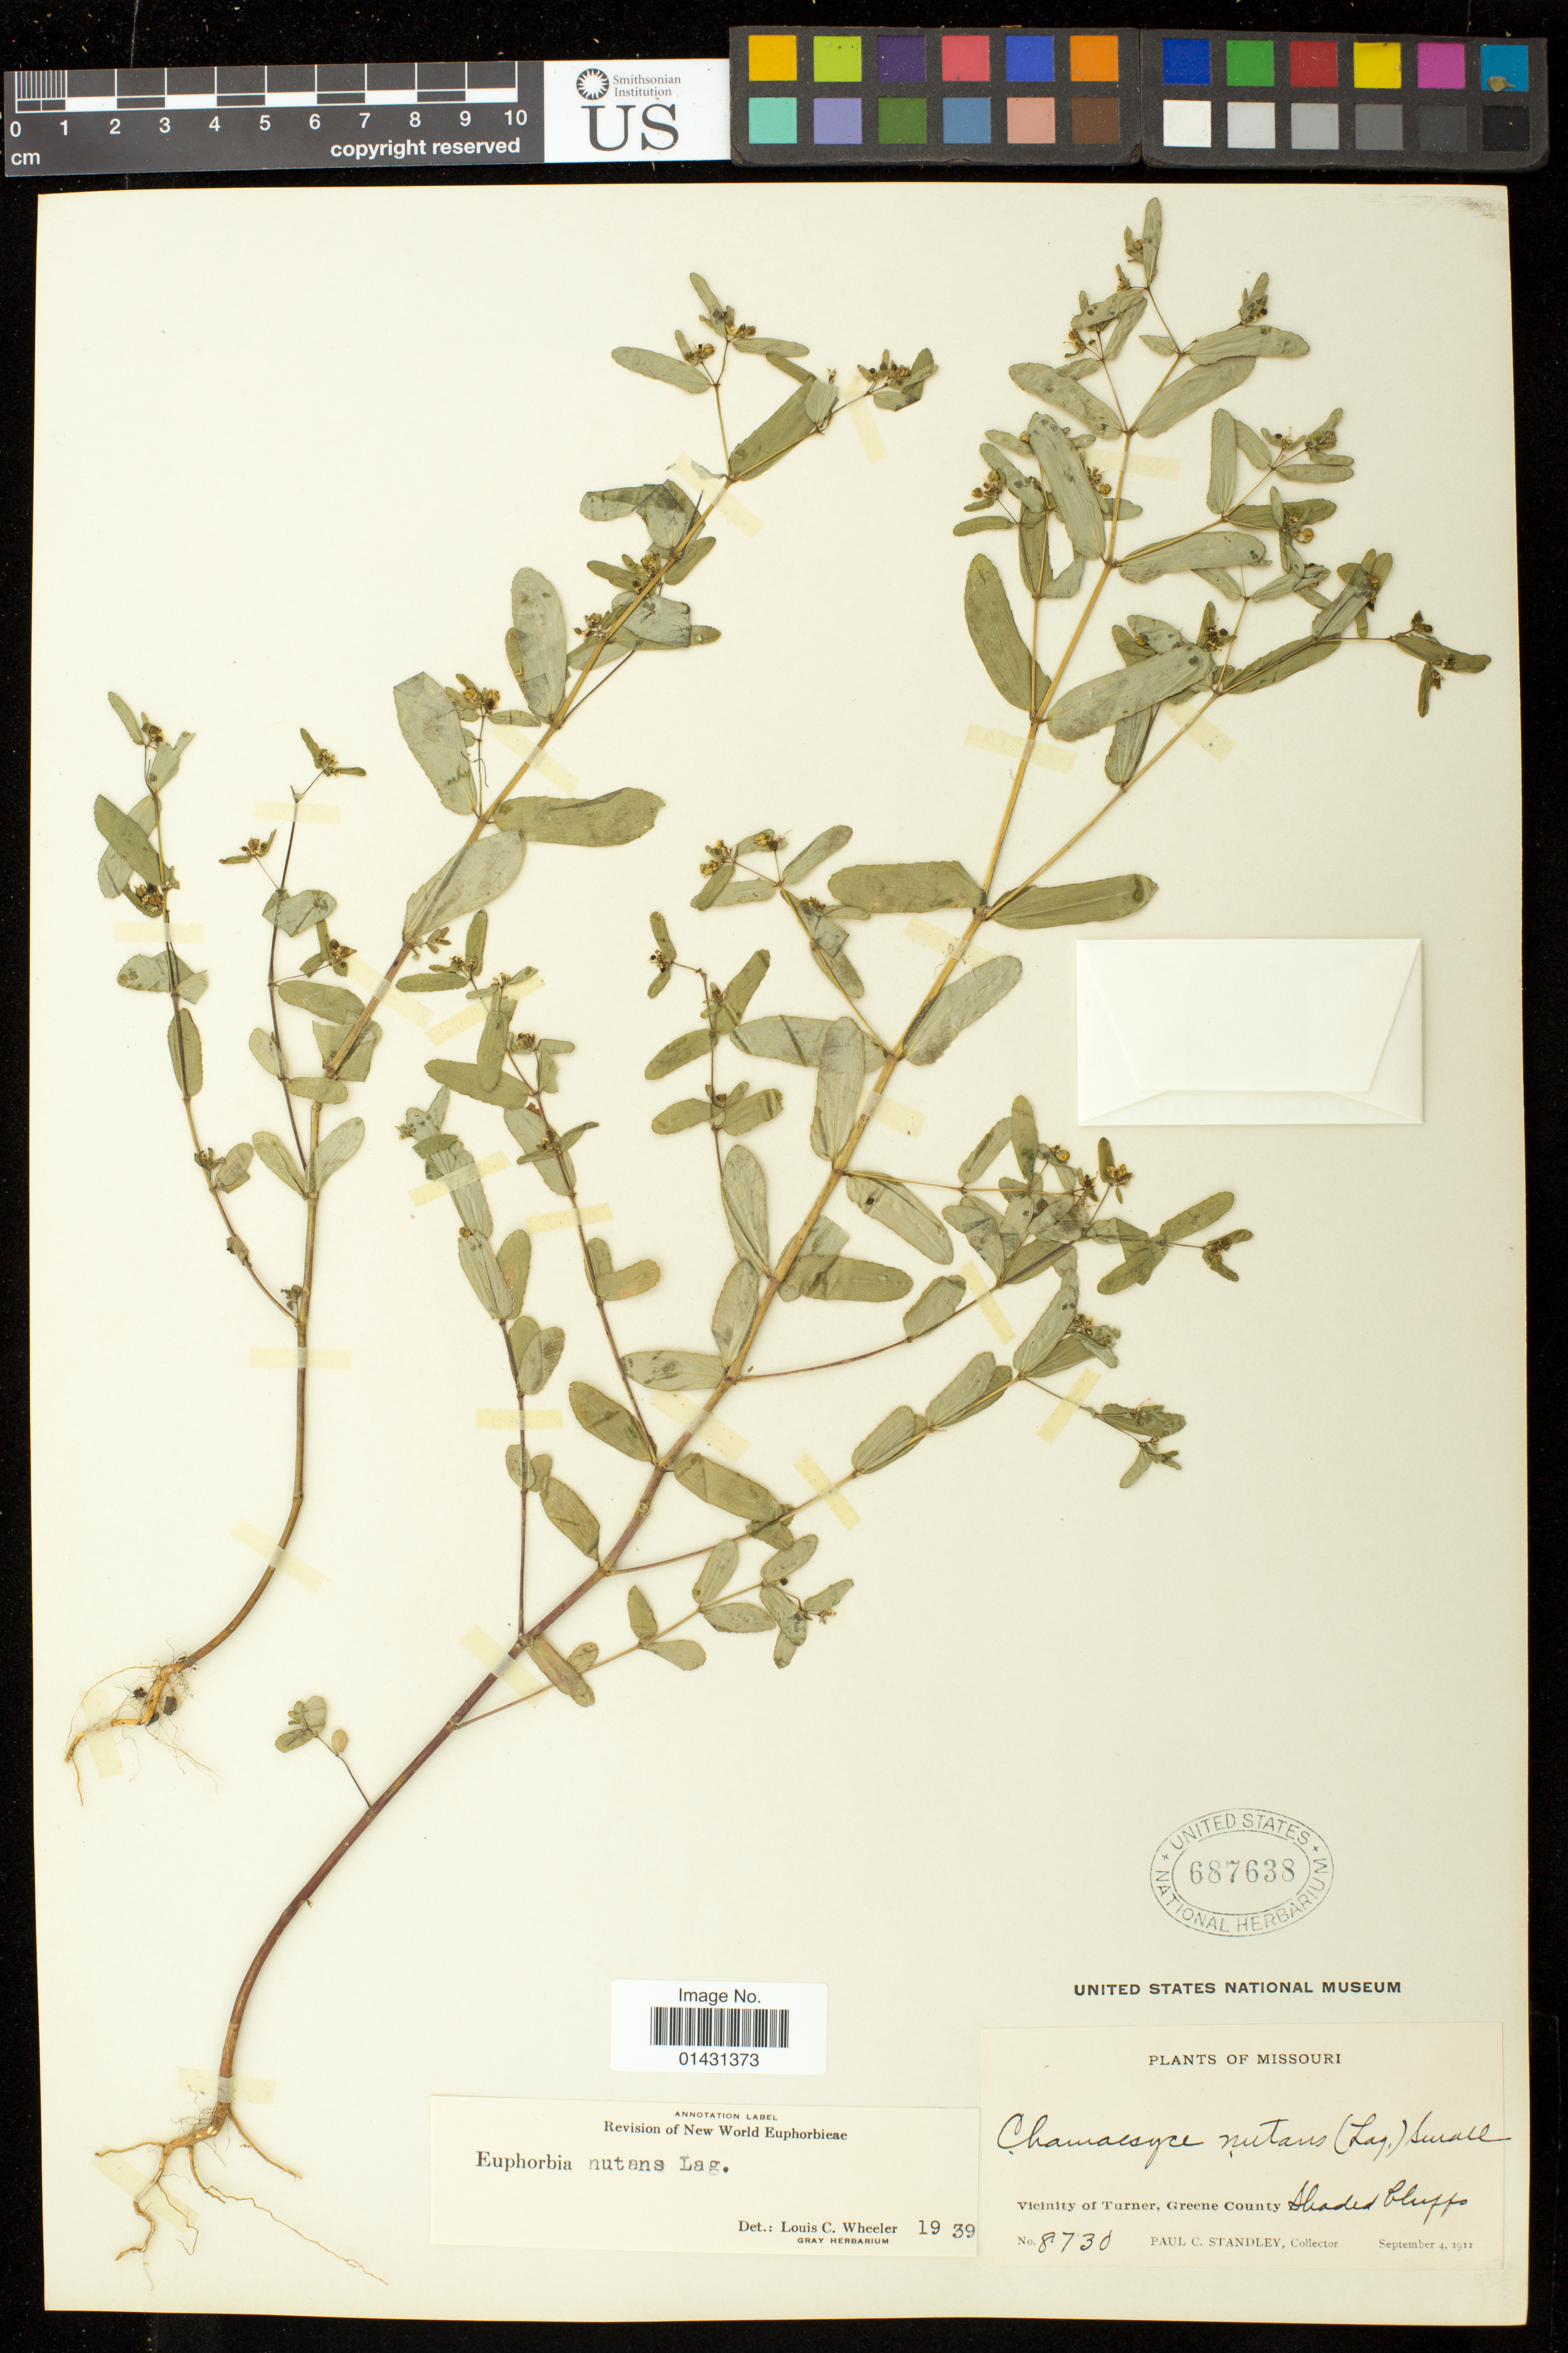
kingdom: Plantae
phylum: Tracheophyta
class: Magnoliopsida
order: Malpighiales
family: Euphorbiaceae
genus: Euphorbia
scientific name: Euphorbia maculata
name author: L.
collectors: P. C. Standley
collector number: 8730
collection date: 1911-09-04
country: United States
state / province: Missouri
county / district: Greene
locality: Vicinity of Turner, shaded bluffs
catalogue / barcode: US 687638